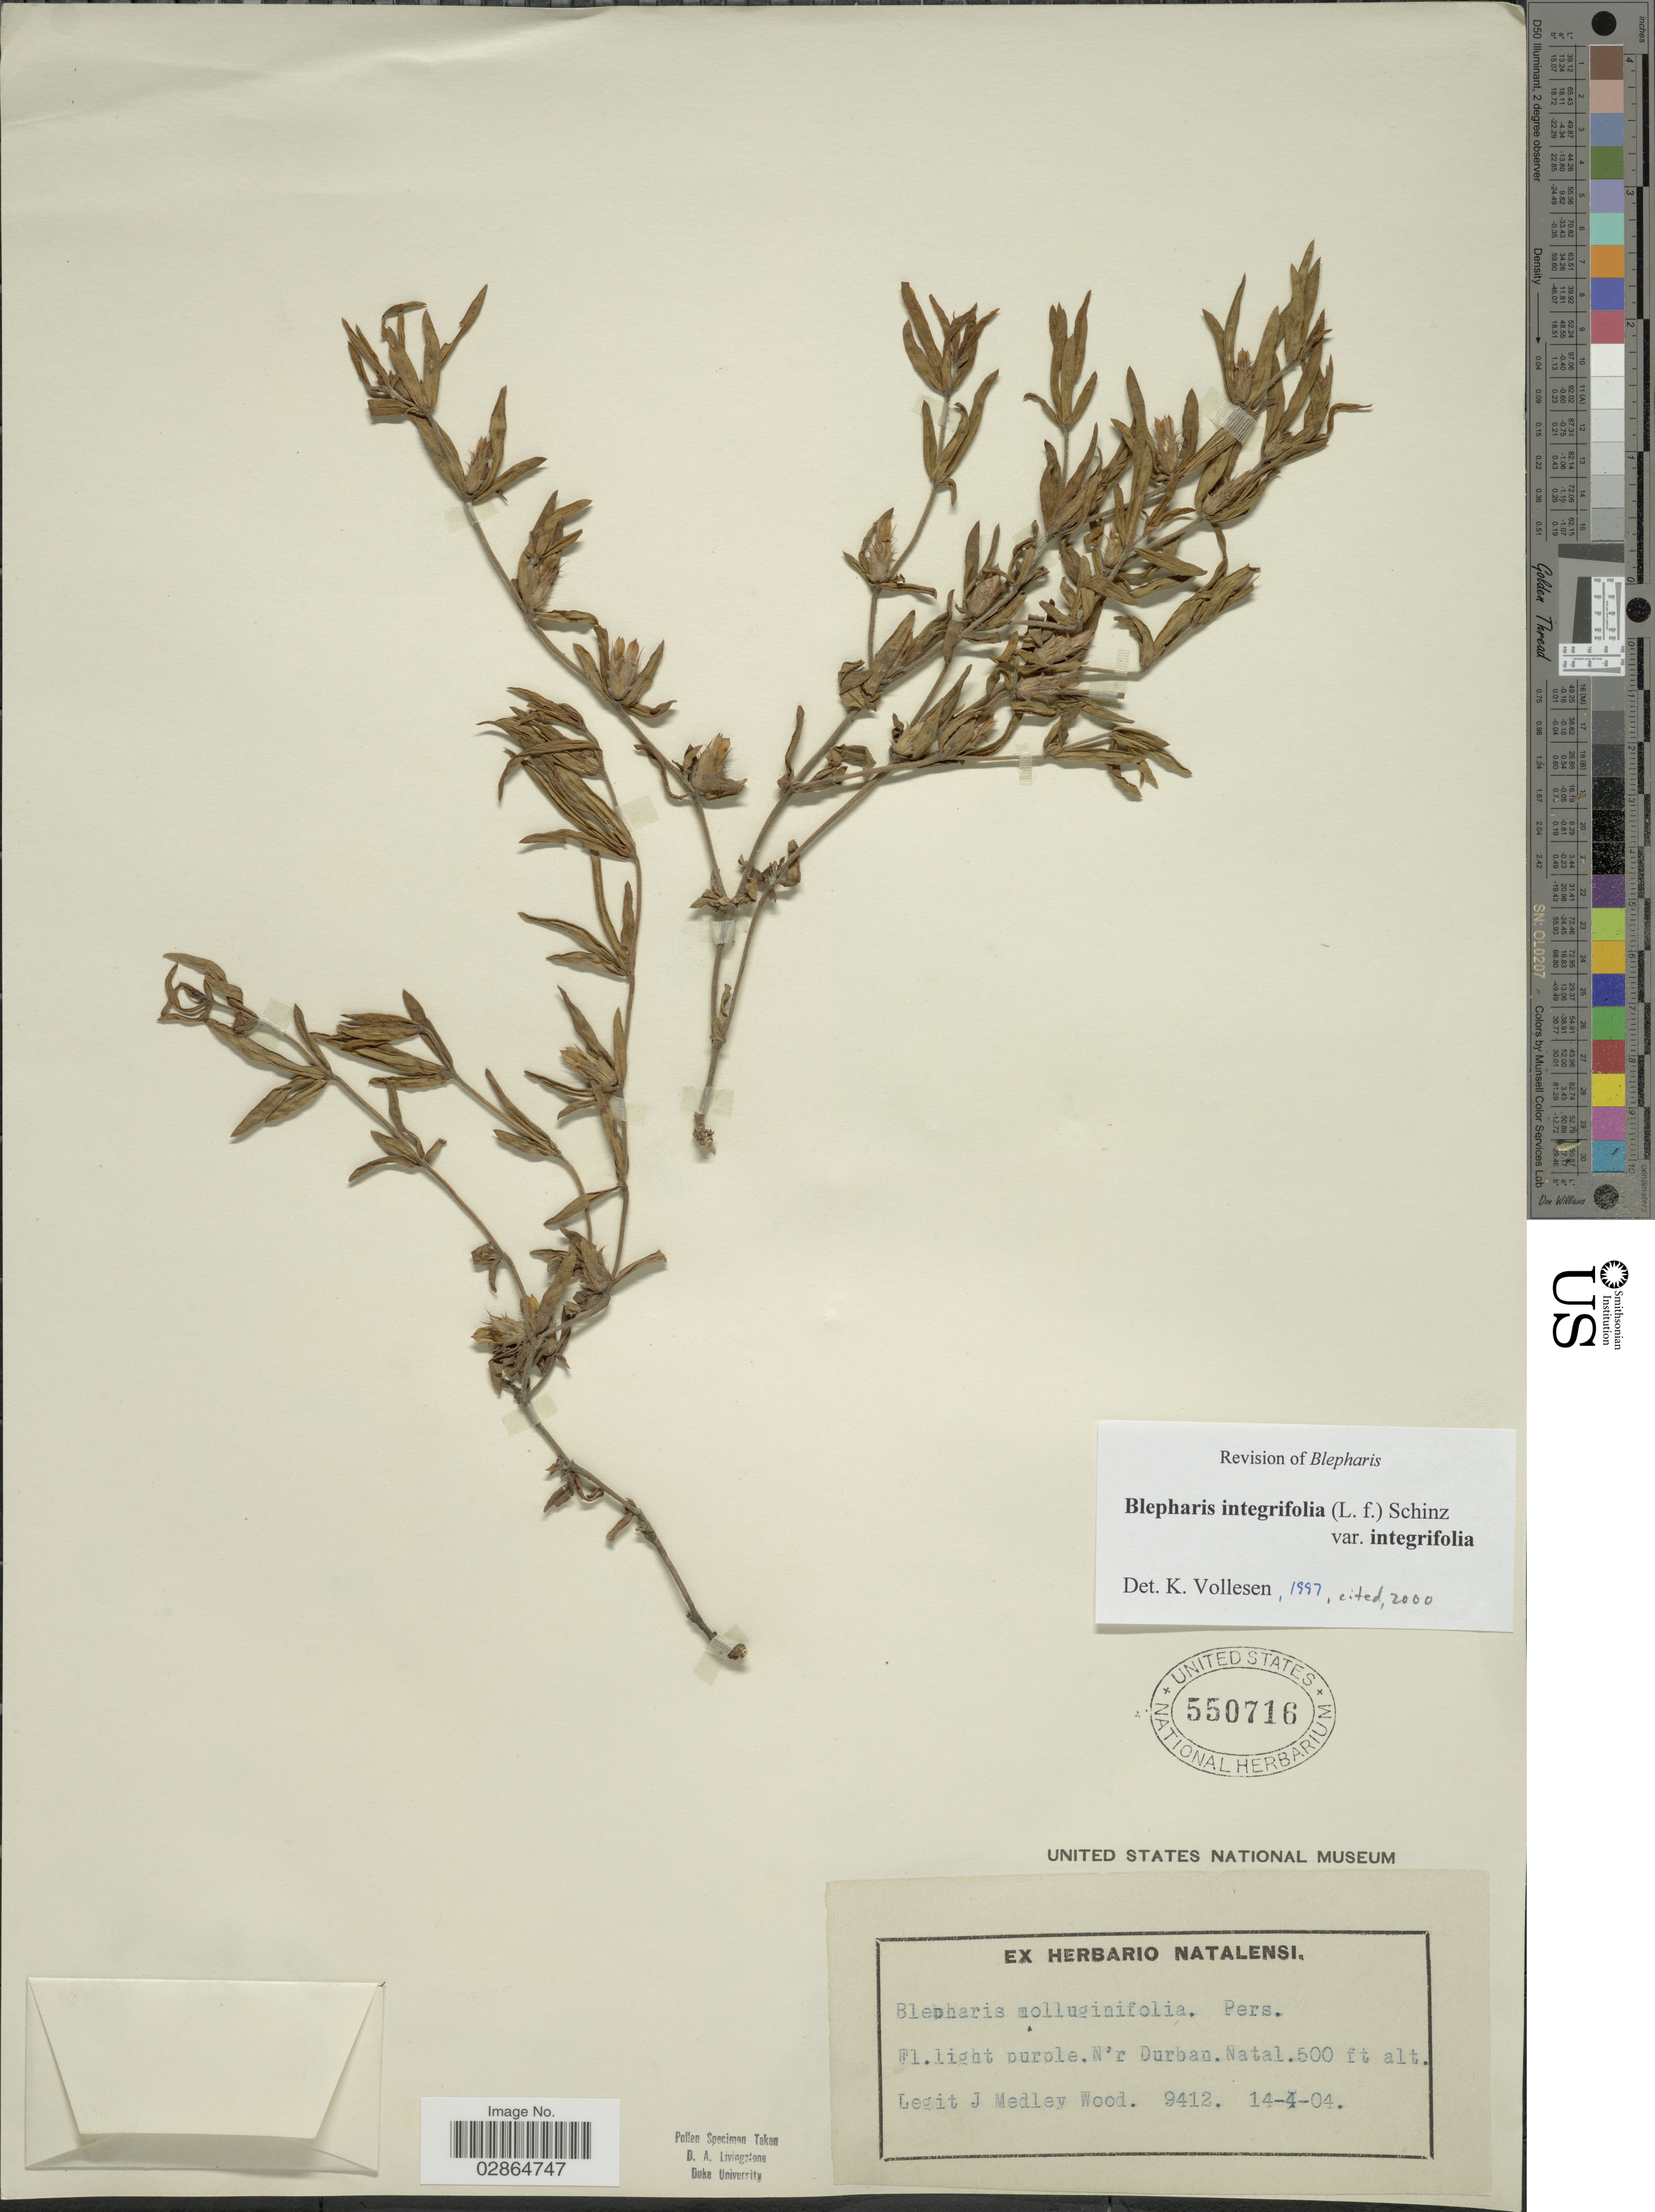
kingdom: Plantae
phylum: Tracheophyta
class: Magnoliopsida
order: Lamiales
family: Acanthaceae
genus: Blepharis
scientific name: Blepharis integrifolia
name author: (L. f.) E. Mey. & Drège ex Schinz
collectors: J. Medley Wood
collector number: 9412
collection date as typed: Transcribed d/m/y: 14/4/4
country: South Africa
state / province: KwaZulu-Natal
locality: N'r Durban, Natal.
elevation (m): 152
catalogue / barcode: US 550716